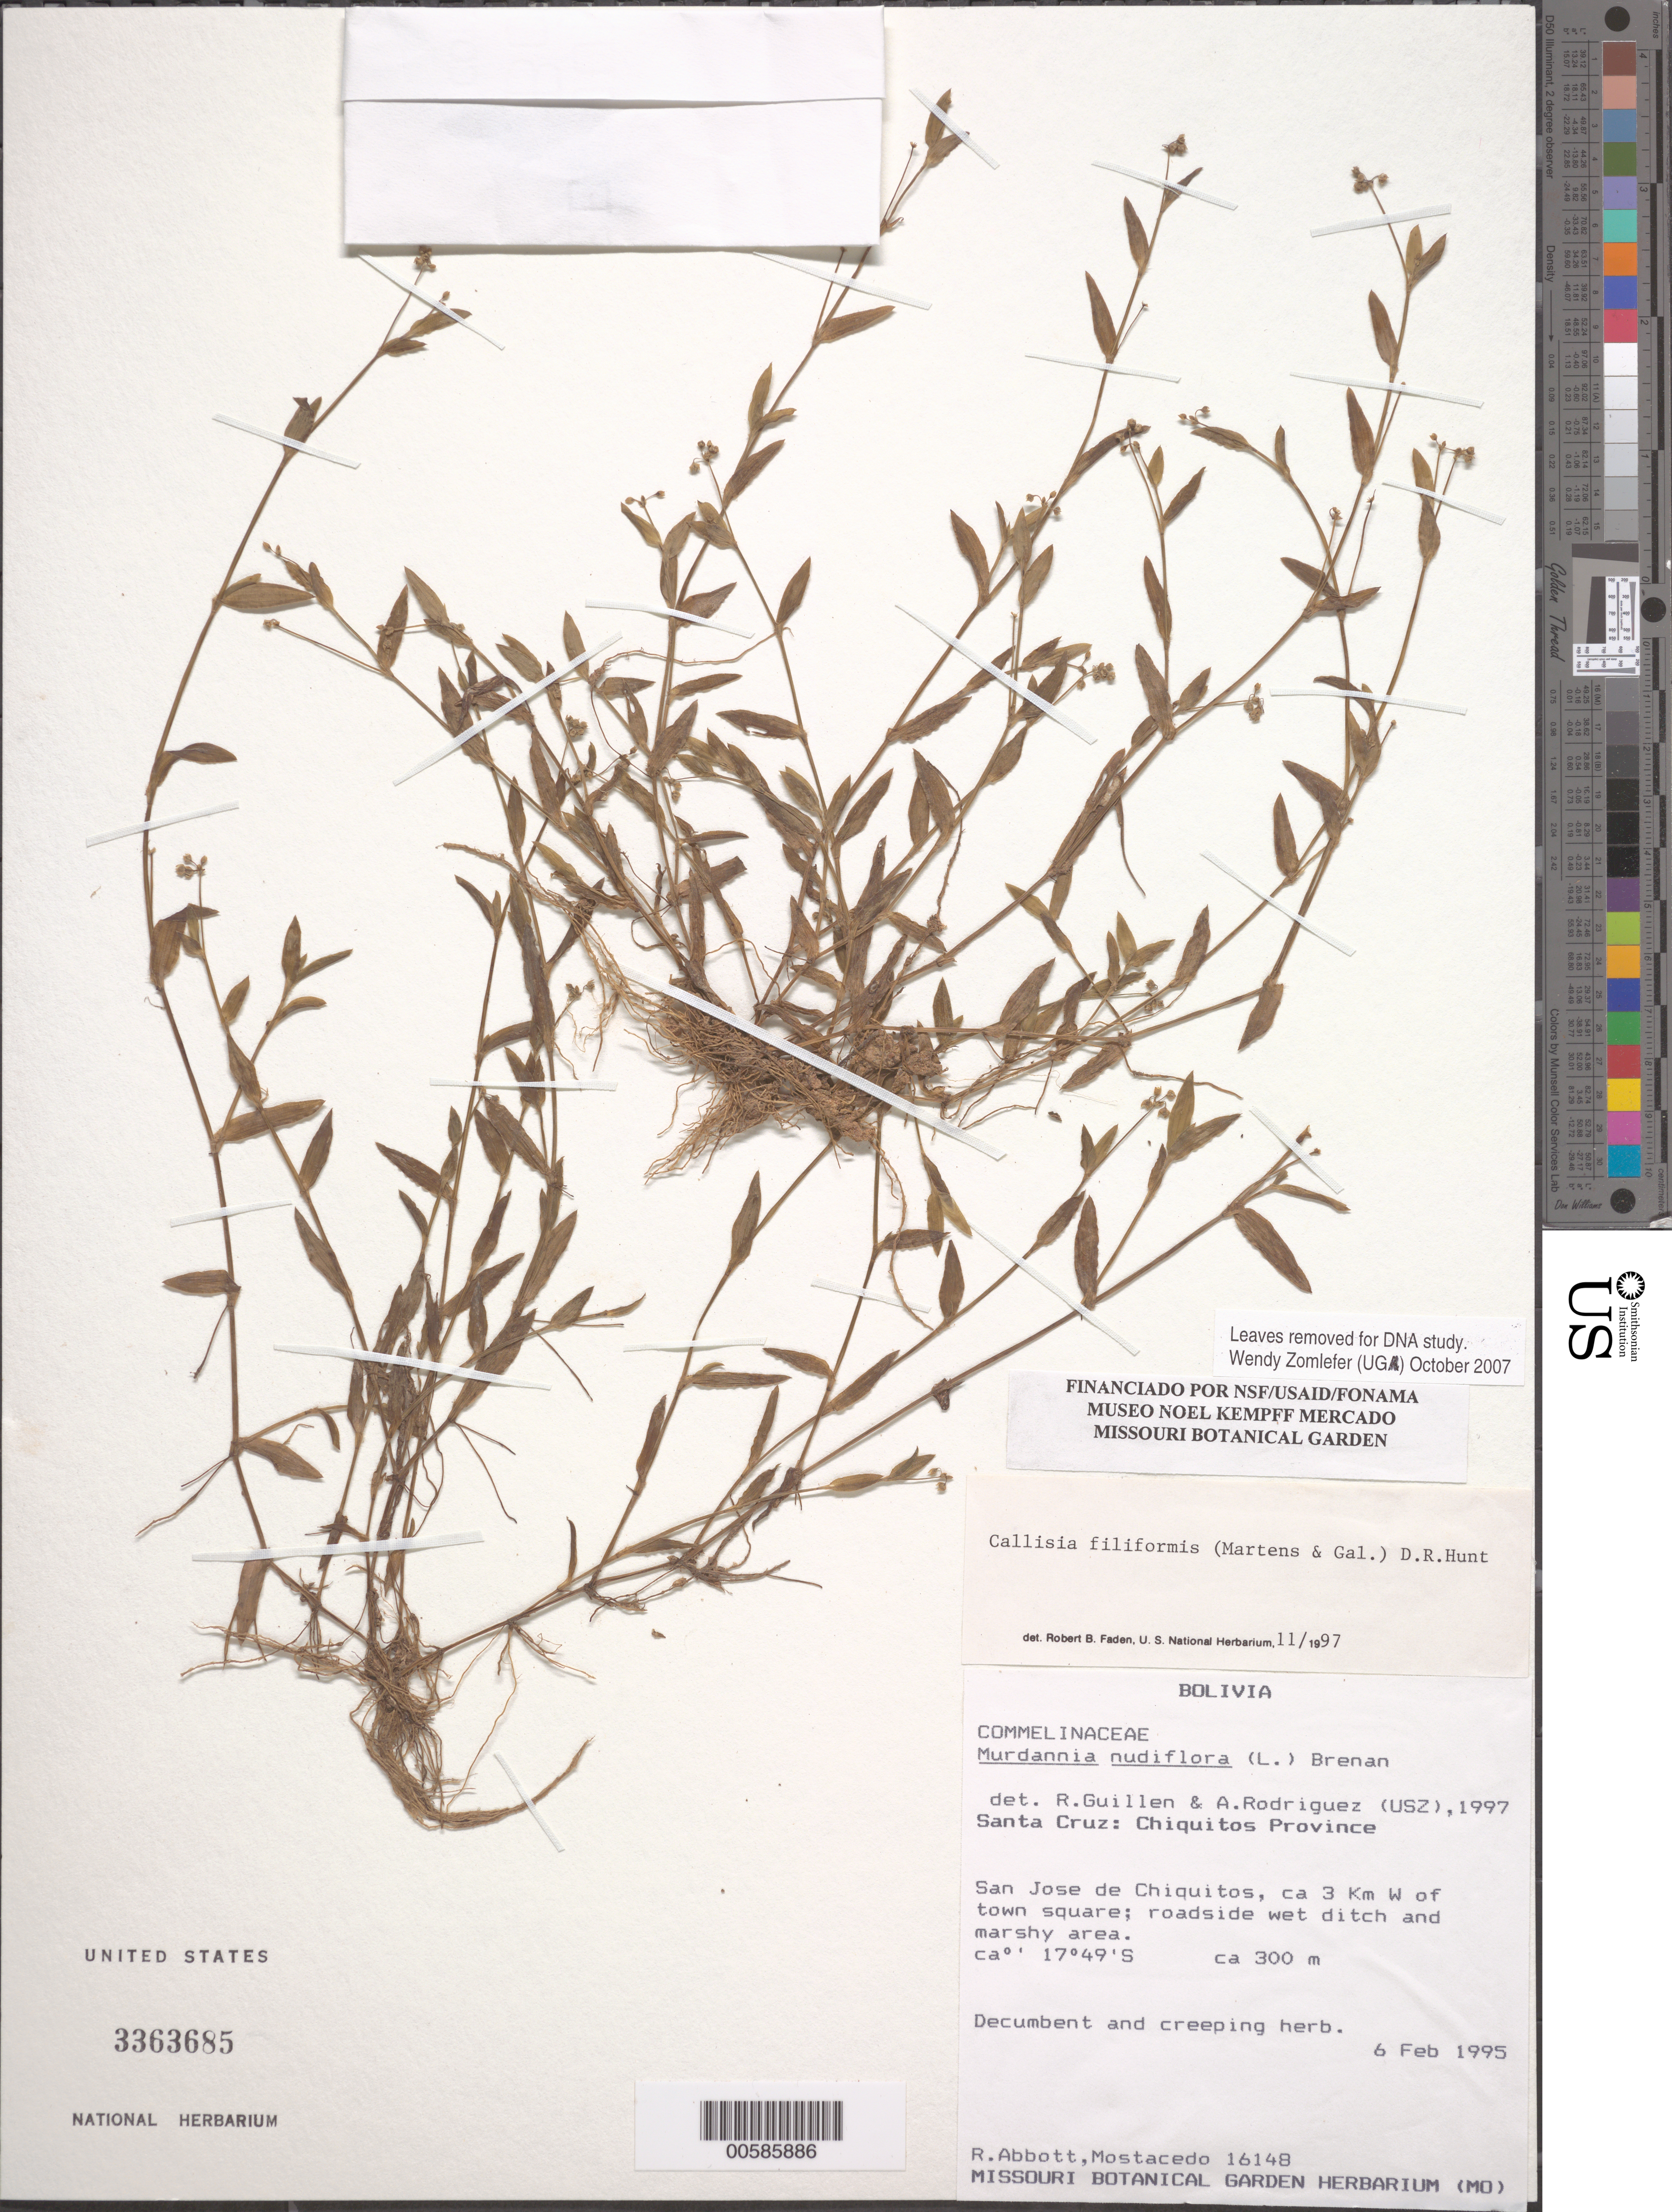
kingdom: Plantae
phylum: Tracheophyta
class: Liliopsida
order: Commelinales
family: Commelinaceae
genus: Callisia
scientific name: Callisia filiformis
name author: (M. Martens & Galeotti) D.R. Hunt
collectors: J. R. Abbott & Mostacedo, --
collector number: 16148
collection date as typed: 06 Feb 1995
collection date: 1995-02-06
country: Bolivia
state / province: Santa Cruz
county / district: Chiquitos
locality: San Jose de Chiquitos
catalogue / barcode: US 3363685